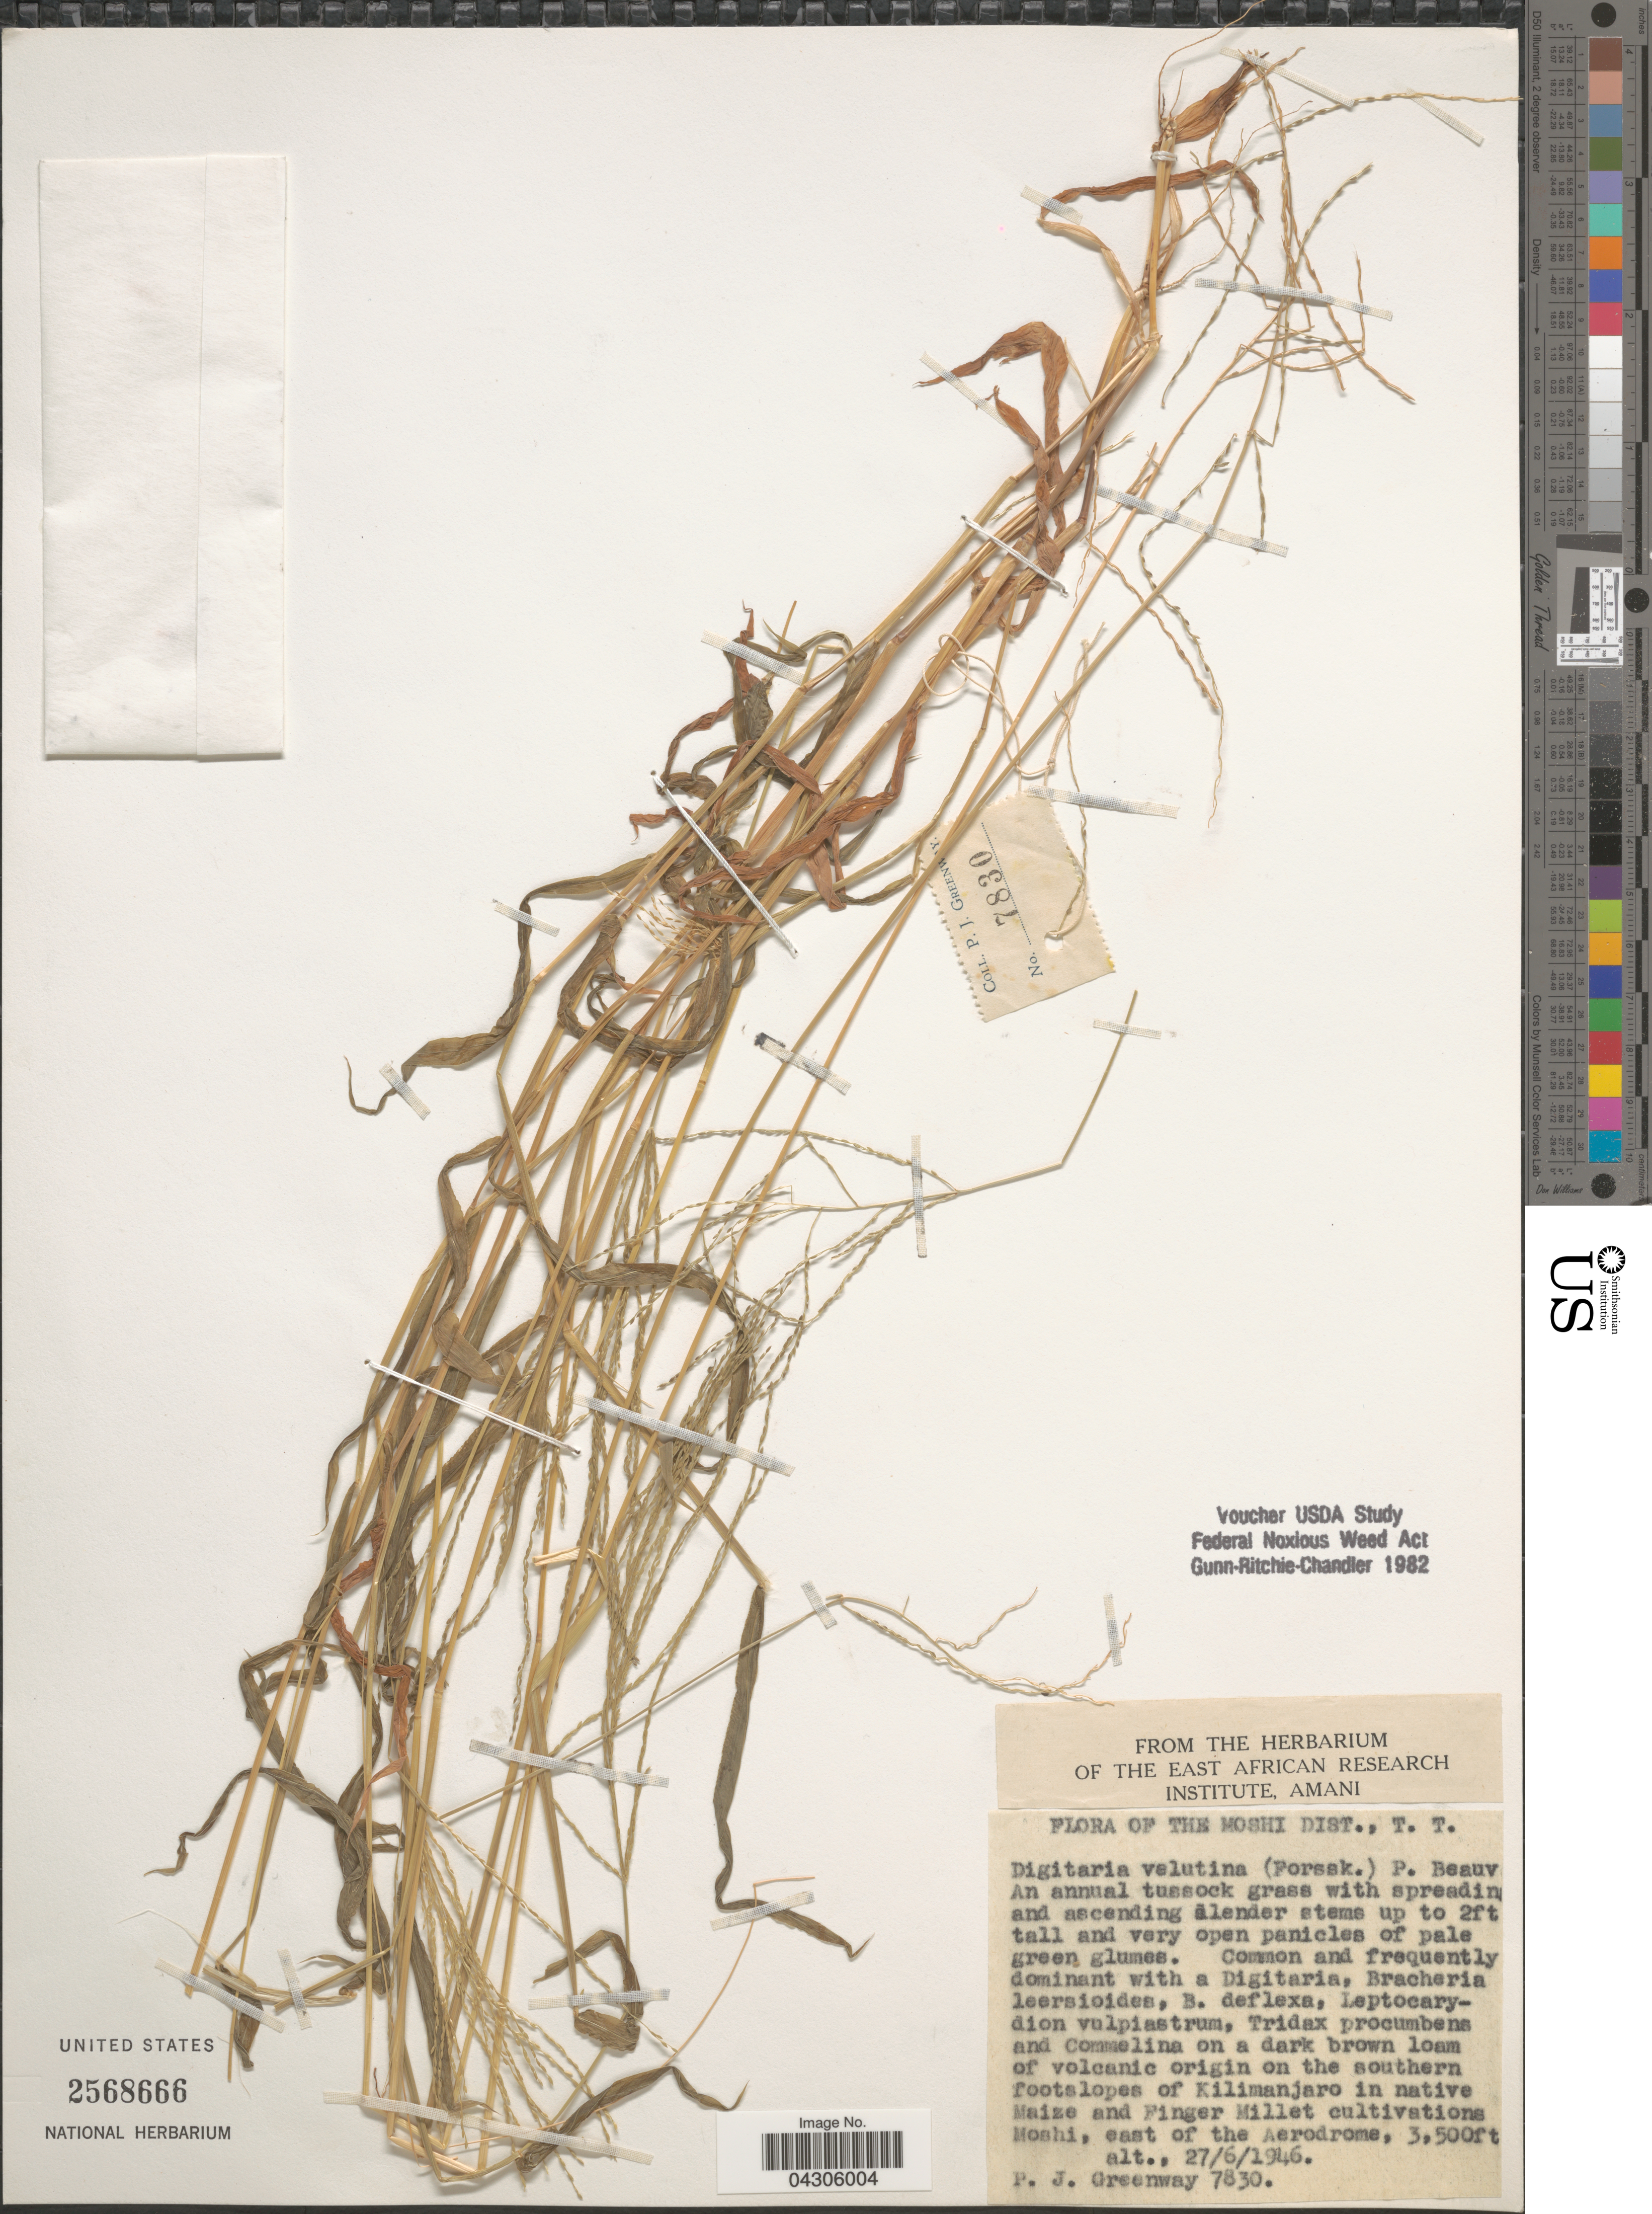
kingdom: Plantae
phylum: Tracheophyta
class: Liliopsida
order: Poales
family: Poaceae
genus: Digitaria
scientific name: Digitaria velutina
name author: (Forssk.) P. Beauv.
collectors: P. J. Greenway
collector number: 7830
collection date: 1946-06-27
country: Tanzania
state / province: Kilimanjaro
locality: Moshi Dist. T. T. On the southern footslopes of Kilimanjaro in native Maize and Finger Millet cultivations Moshi, east of the Aerodrome.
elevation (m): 1067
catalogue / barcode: US 2568666